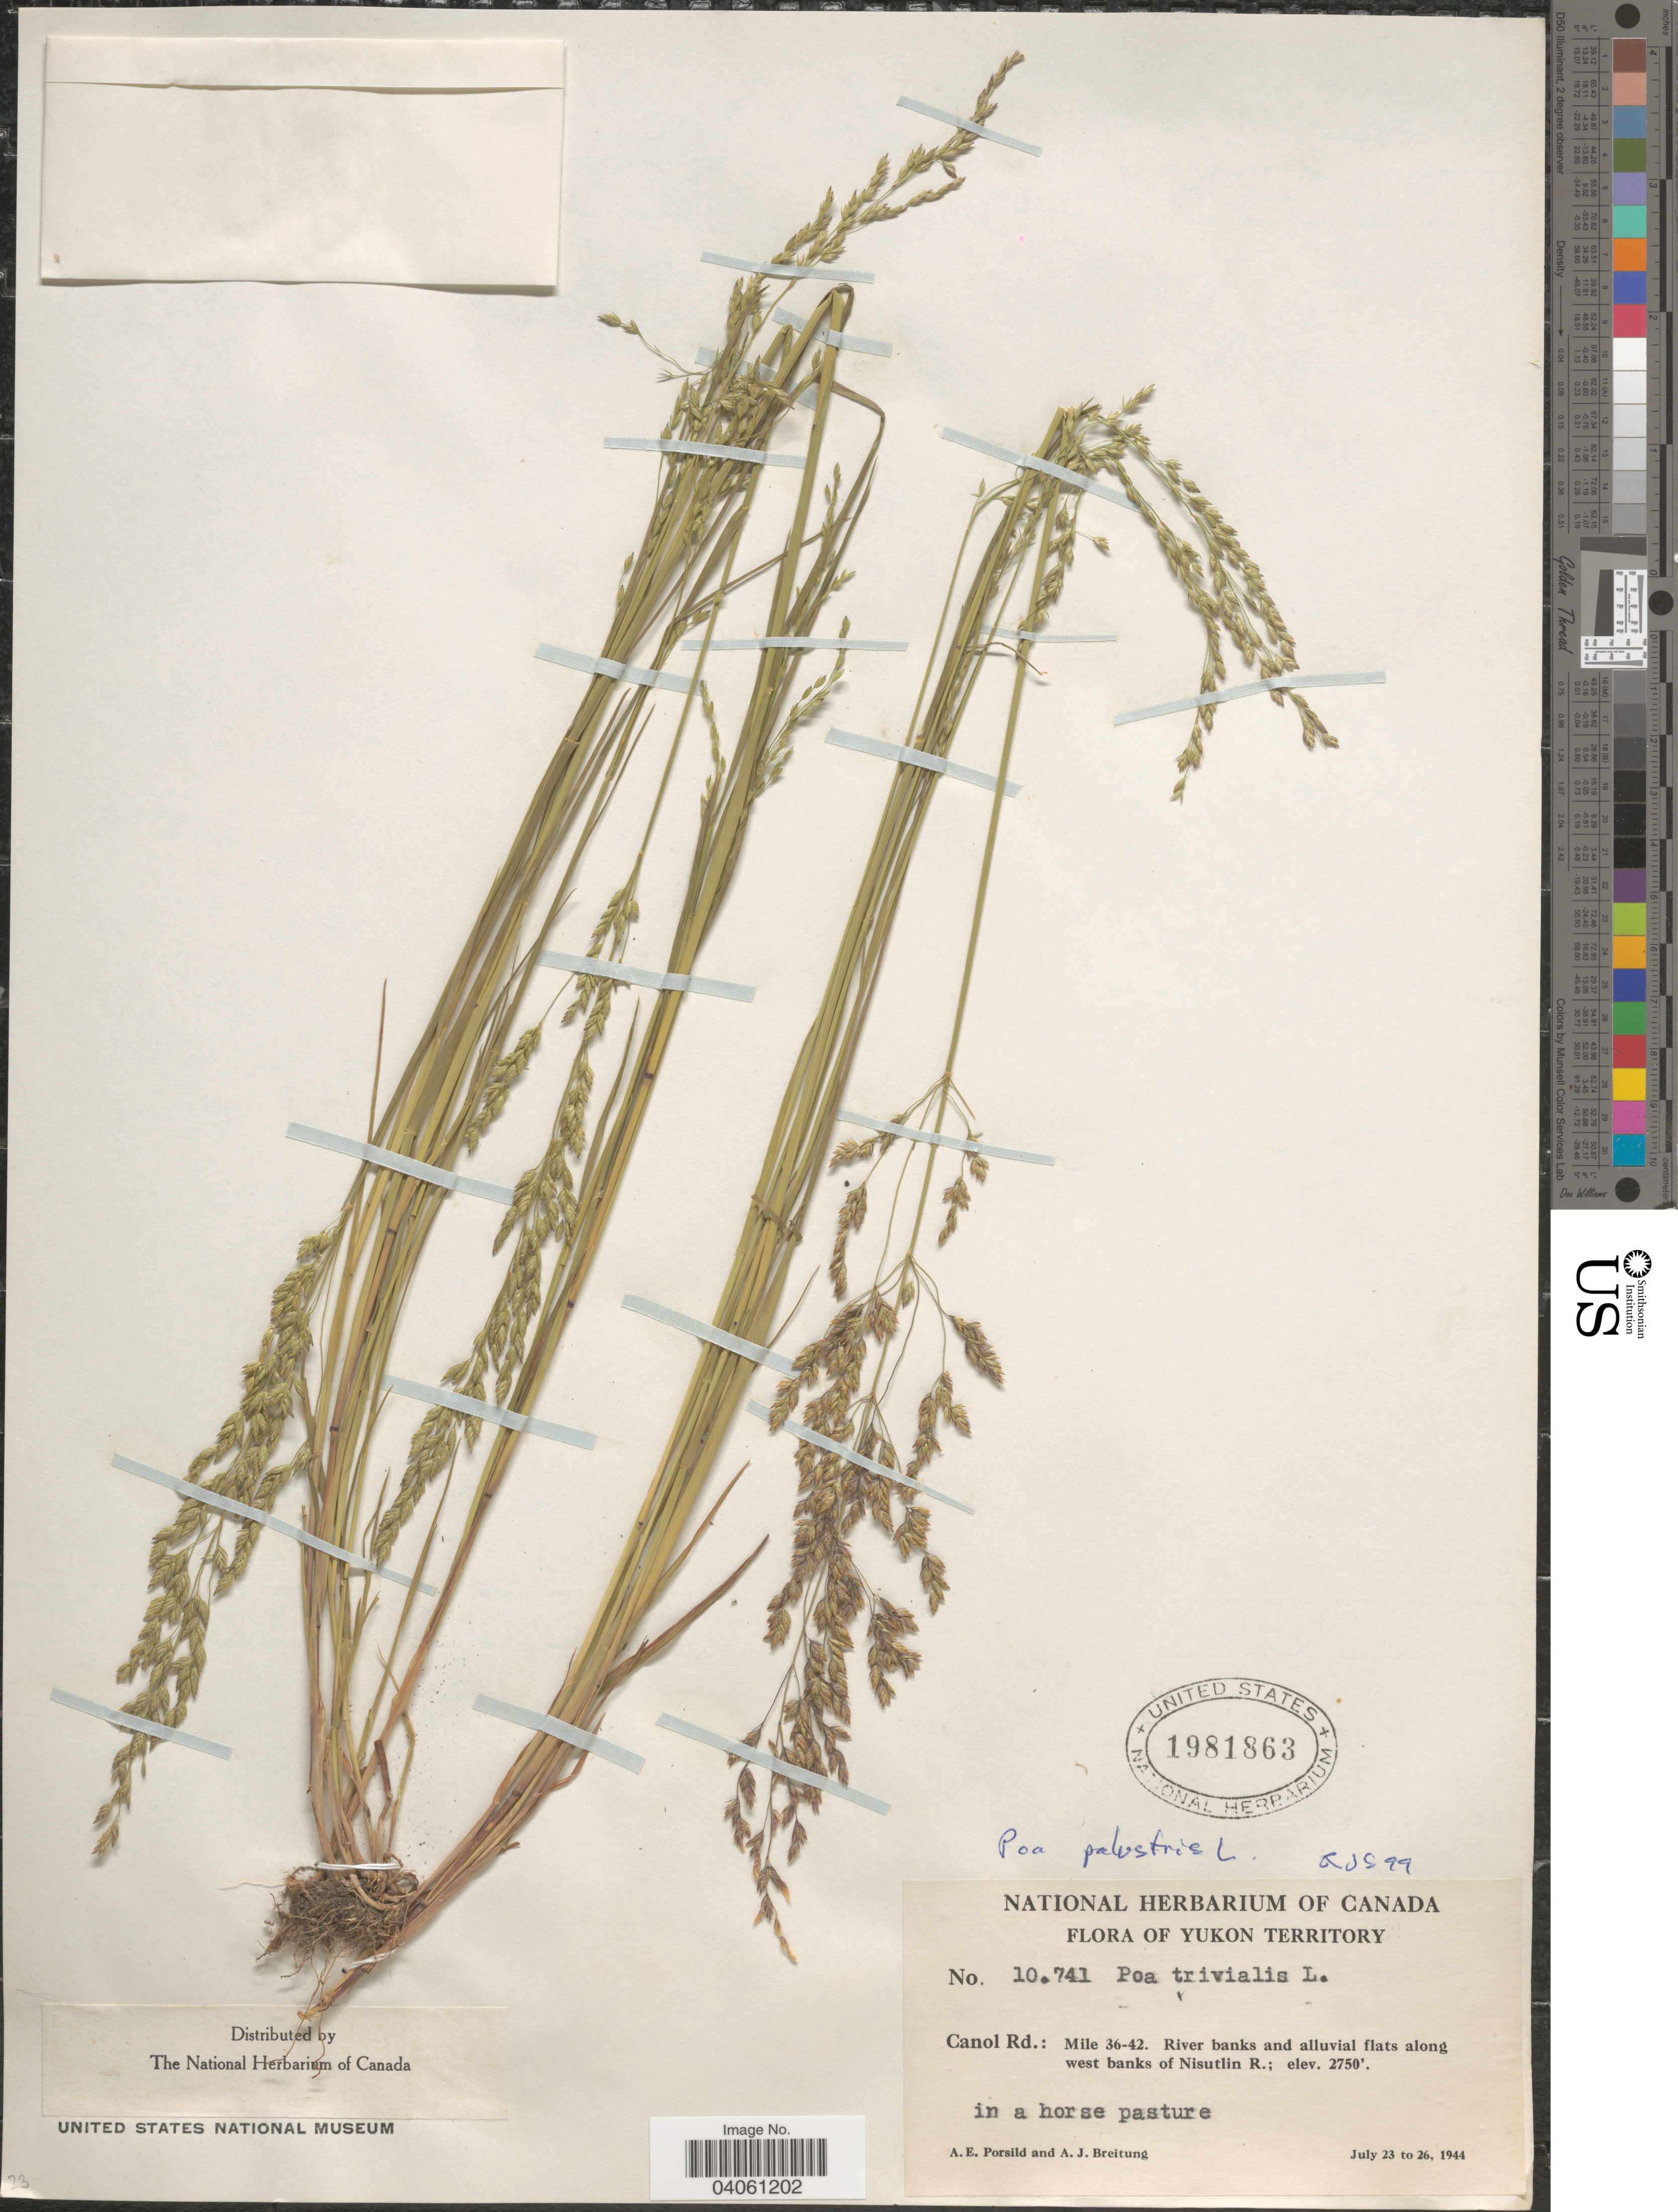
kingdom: Plantae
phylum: Tracheophyta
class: Liliopsida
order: Poales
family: Poaceae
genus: Poa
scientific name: Poa palustris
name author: L.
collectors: A. E. Porsild & A. Breitung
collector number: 10741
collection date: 1944-07-23/1944-07-26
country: Canada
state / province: Yukon Territory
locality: Canol Rd.: Mile 36-42. River banks and alluvial flats along west banks of Nisutlin R. In a horse pasture.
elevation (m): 838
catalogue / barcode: US 1981863